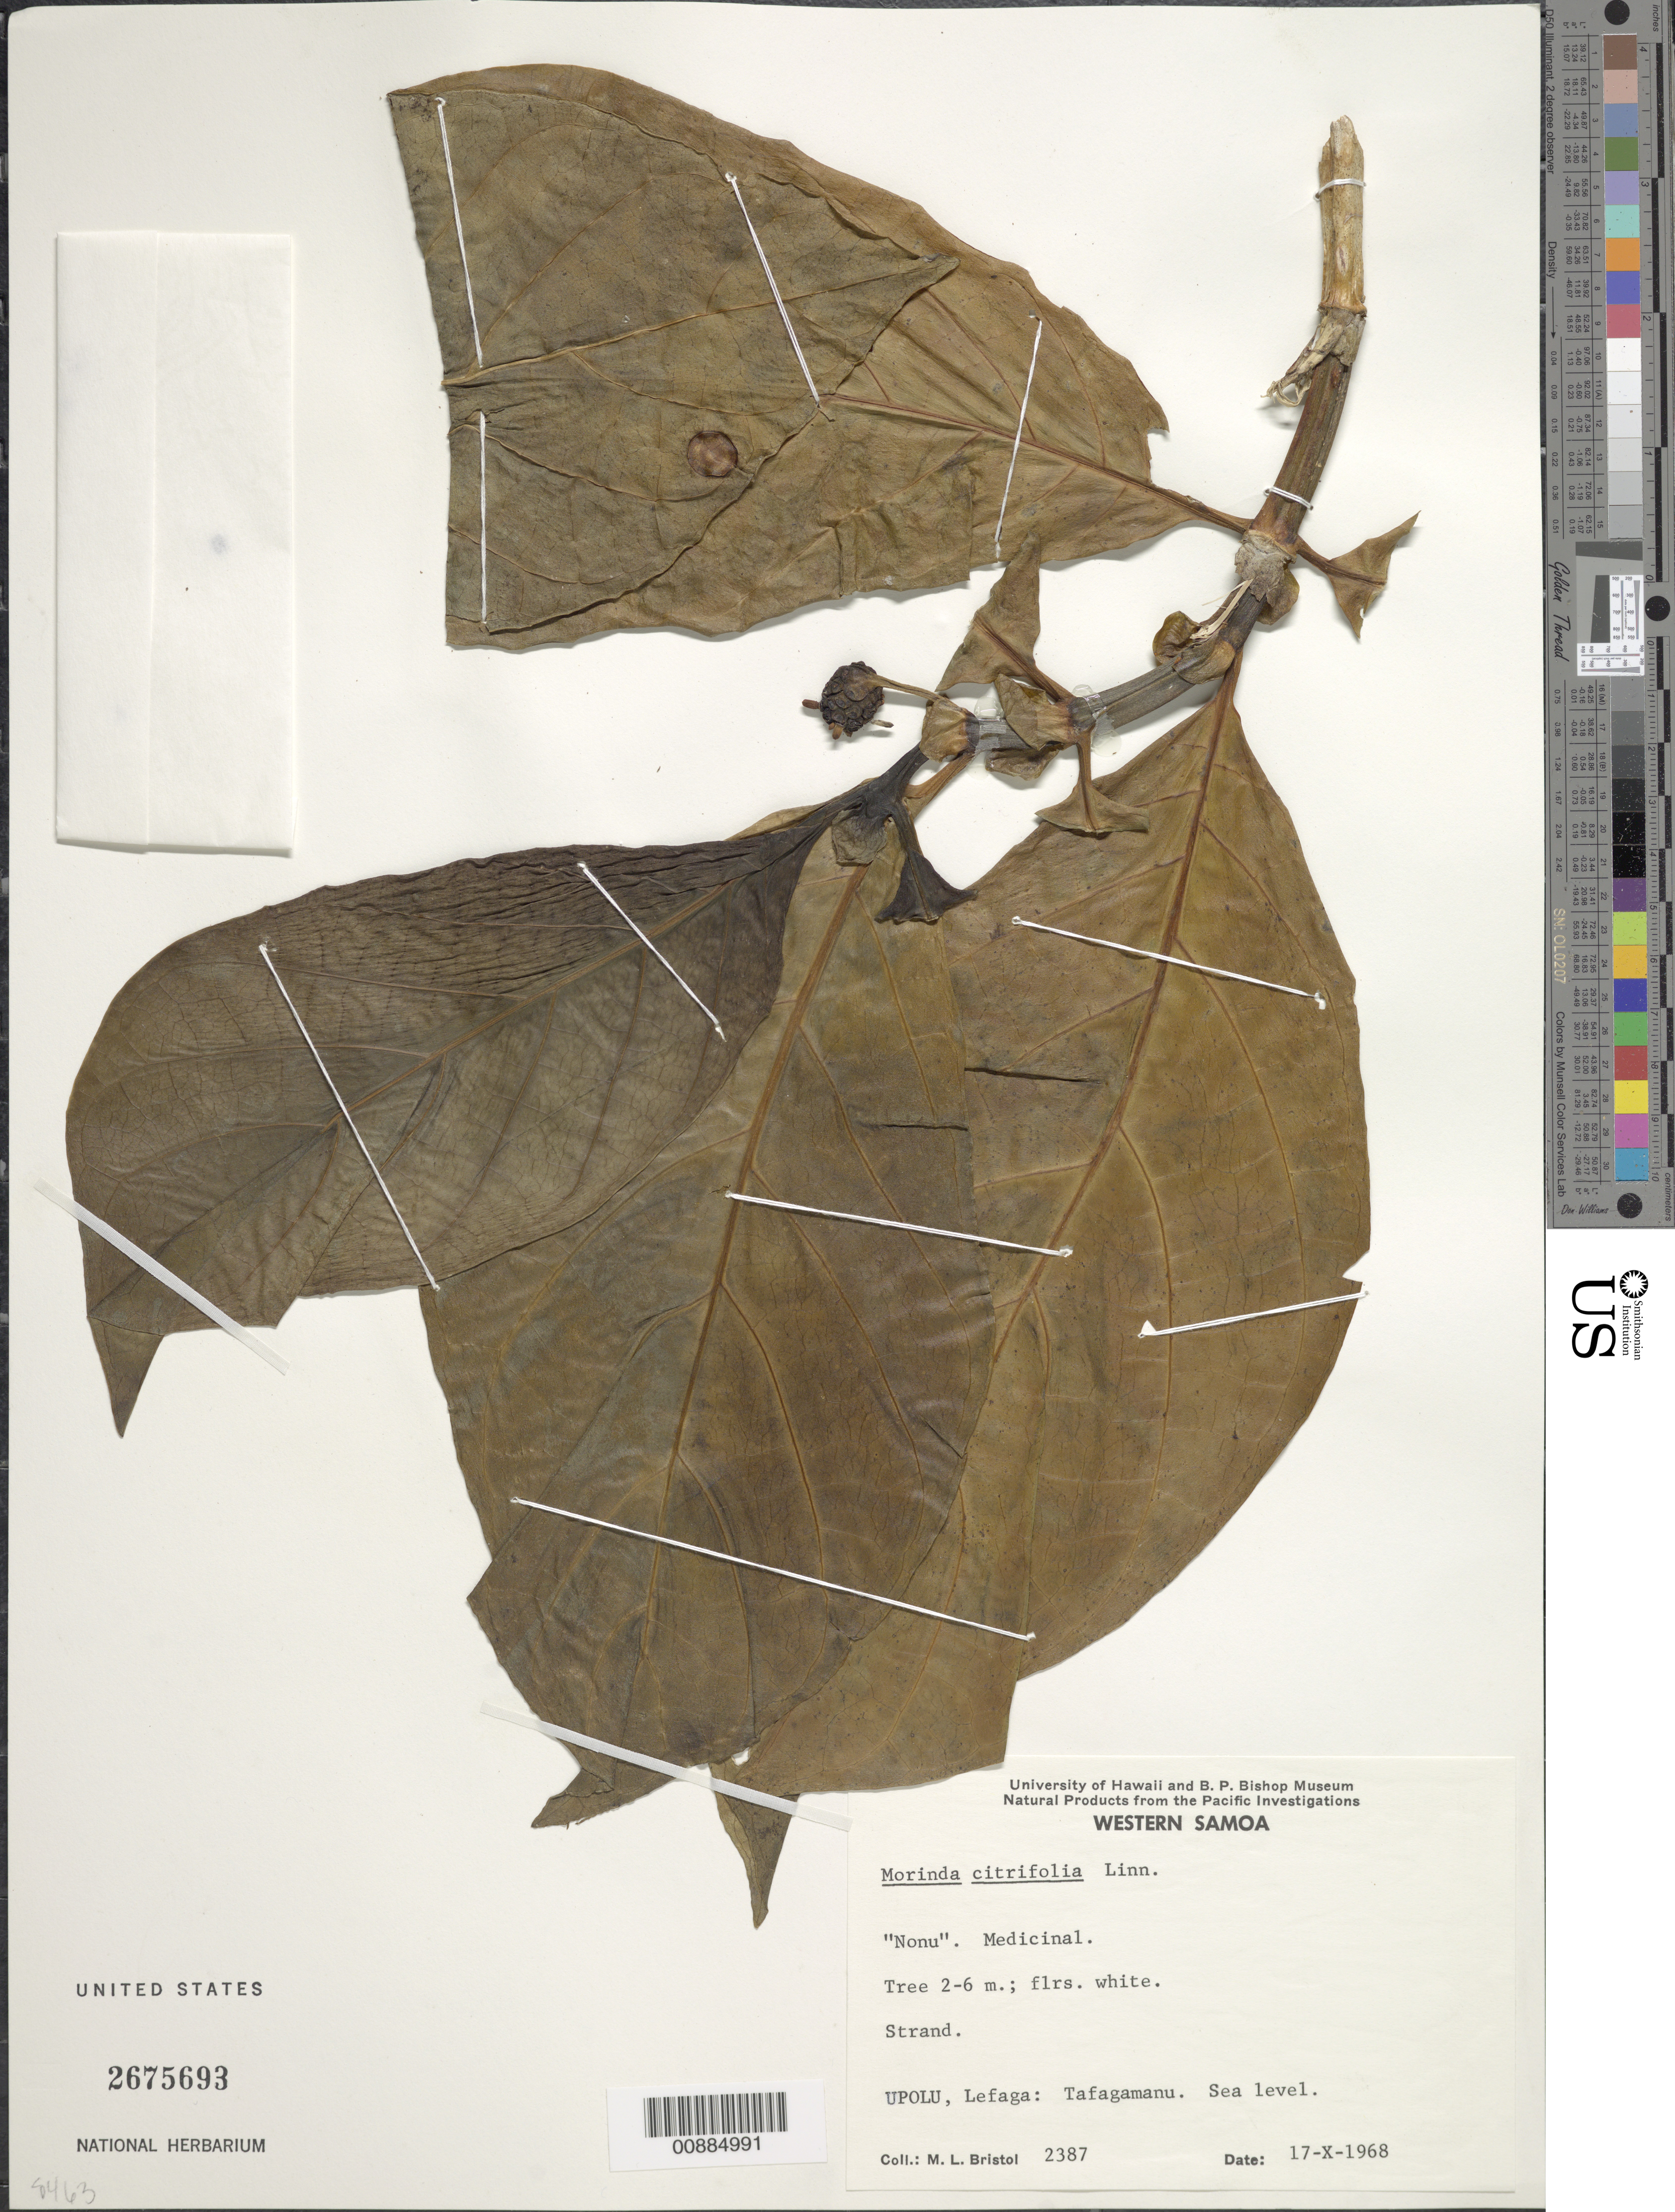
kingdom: Plantae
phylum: Tracheophyta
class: Magnoliopsida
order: Gentianales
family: Rubiaceae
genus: Morinda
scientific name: Morinda citrifolia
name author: L.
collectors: M. L. Bristol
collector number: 2387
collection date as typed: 17 Oct 1968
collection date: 1968-10-17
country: Samoa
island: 'Upolu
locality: Lefaga: Tafagamanu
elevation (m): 0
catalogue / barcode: US 2675693